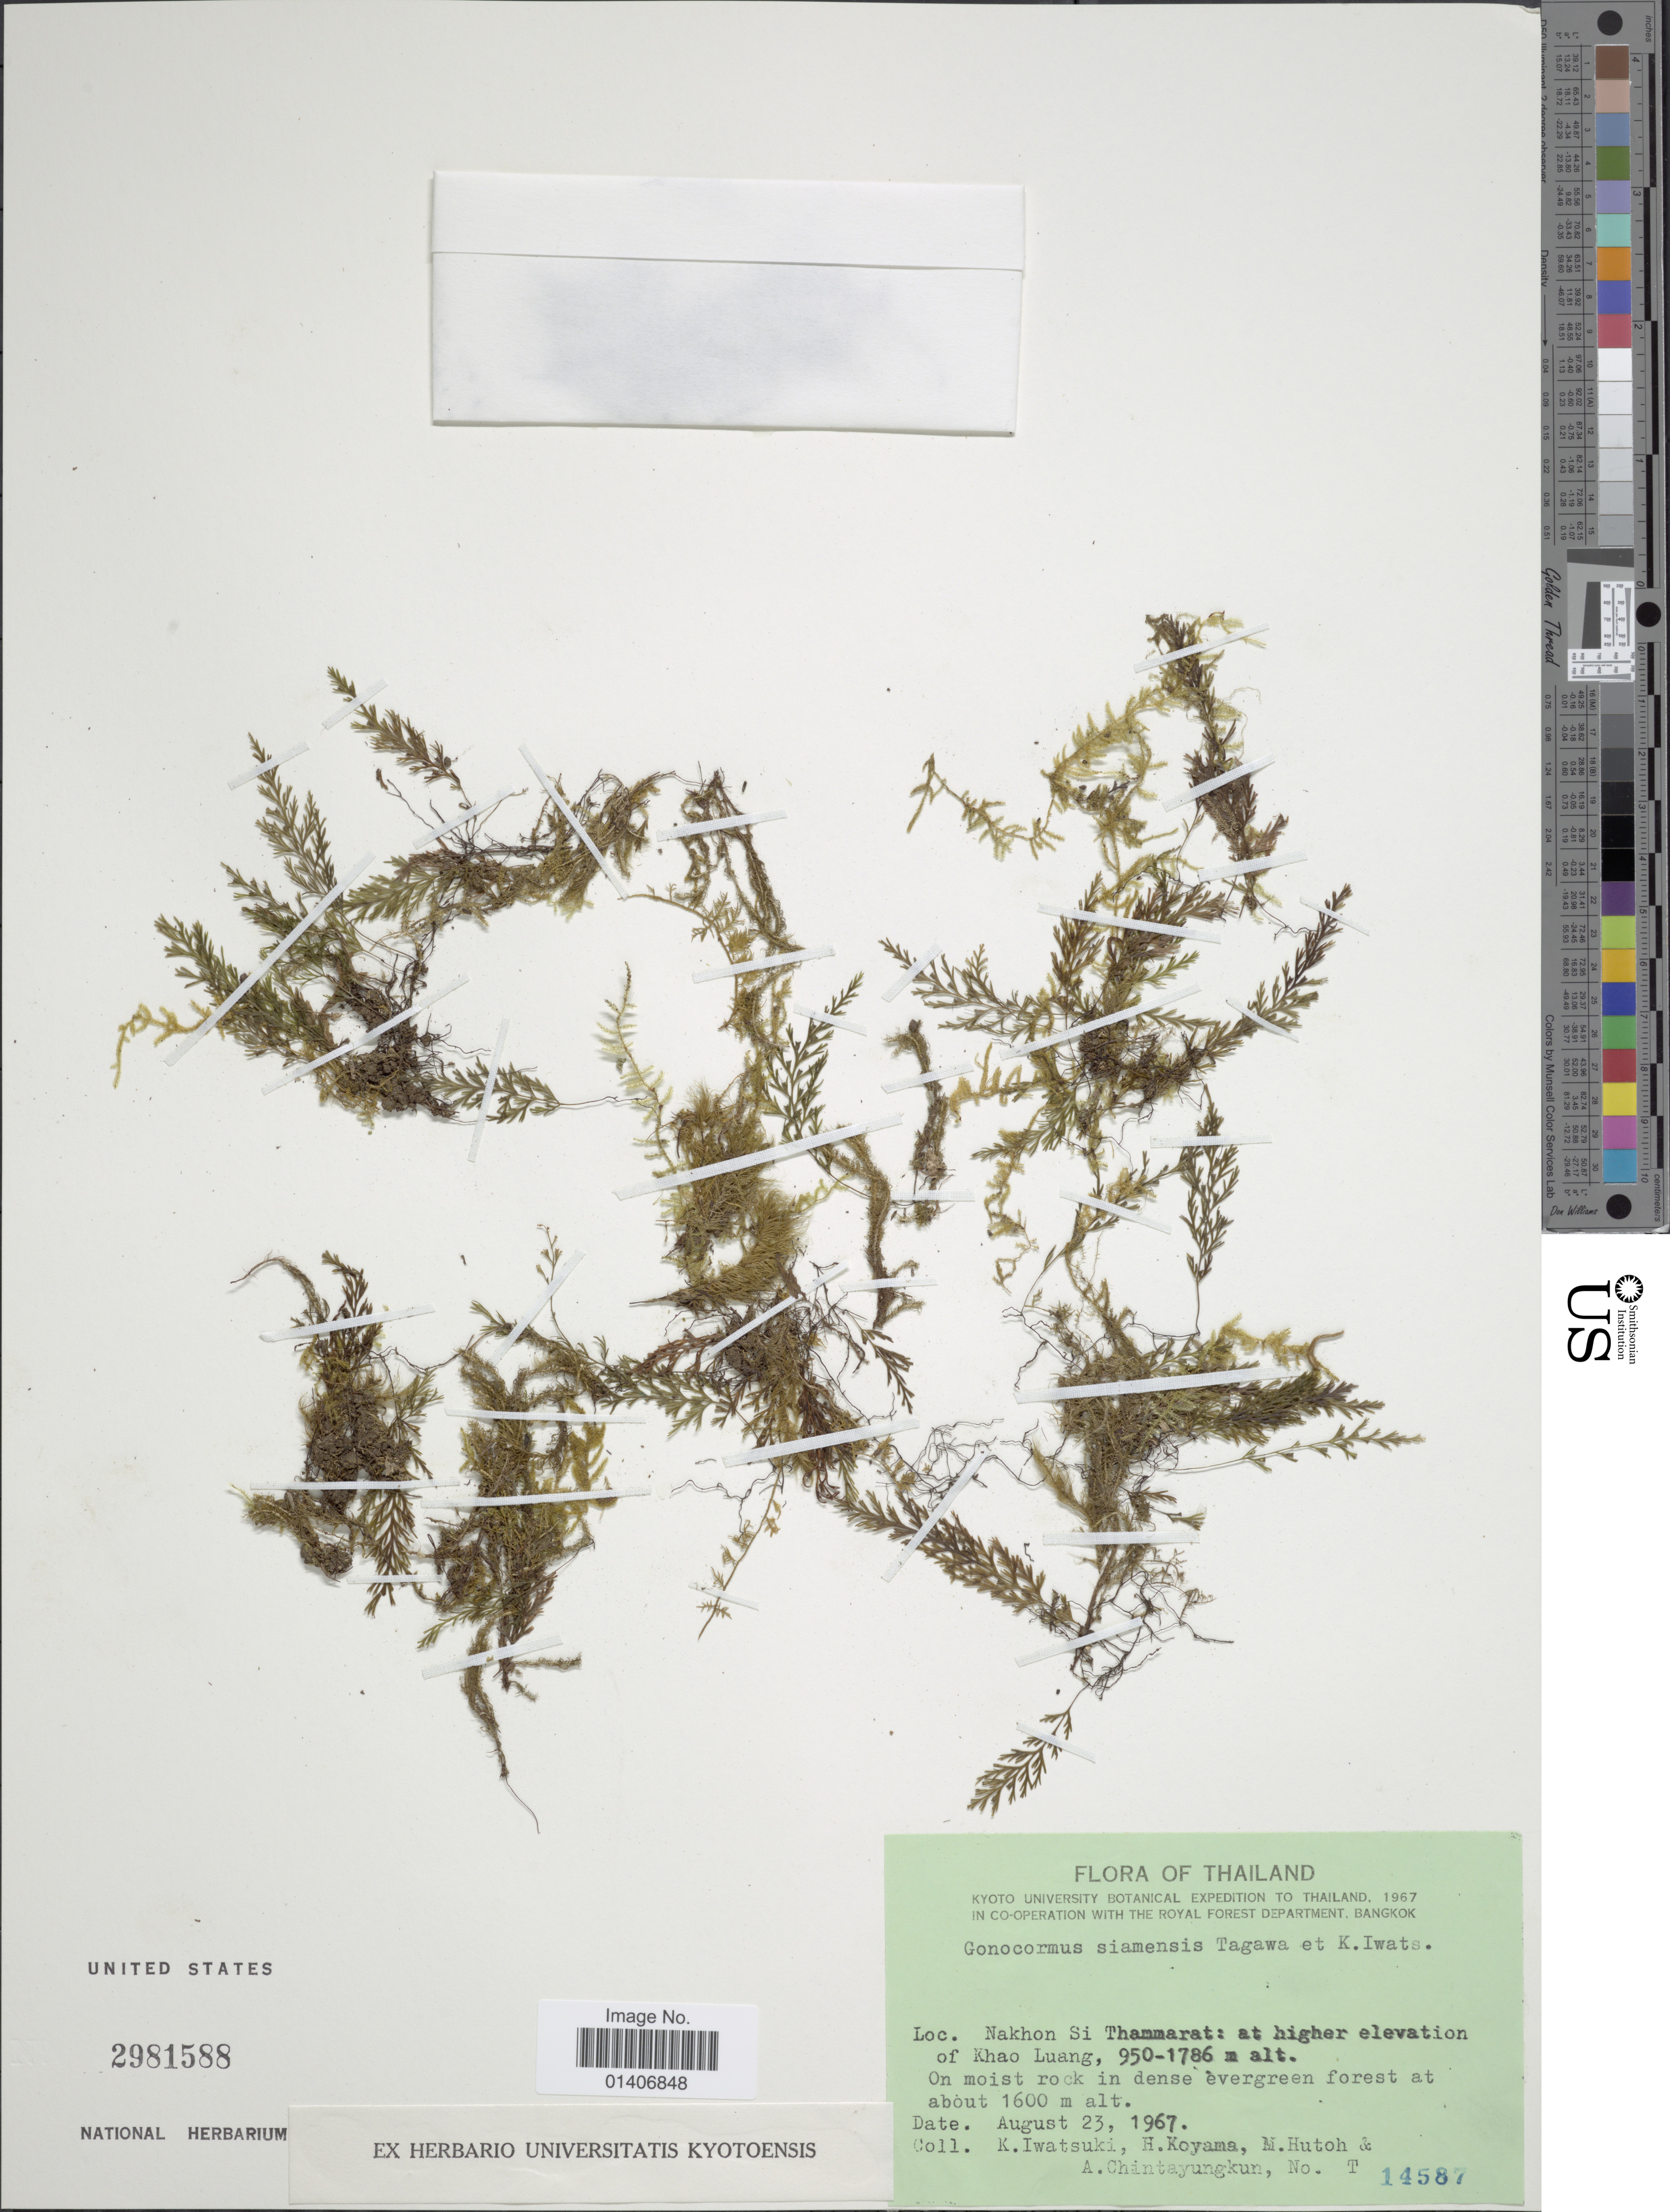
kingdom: Plantae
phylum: Tracheophyta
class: Polypodiopsida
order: Hymenophyllales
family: Hymenophyllaceae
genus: Abrodictyum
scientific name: Abrodictyum siamense (Christ) comb. ined., 2015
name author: (Christ)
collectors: K. Iwatsuki, H. Koyama, M. Hutoh & A. Chintayungkun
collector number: T 14587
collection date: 1967-08-23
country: Thailand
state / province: Nakhon Si Thammarat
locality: At higher elevation of Khao Luang, 950-1786 m alt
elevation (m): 1600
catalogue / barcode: US 2981588